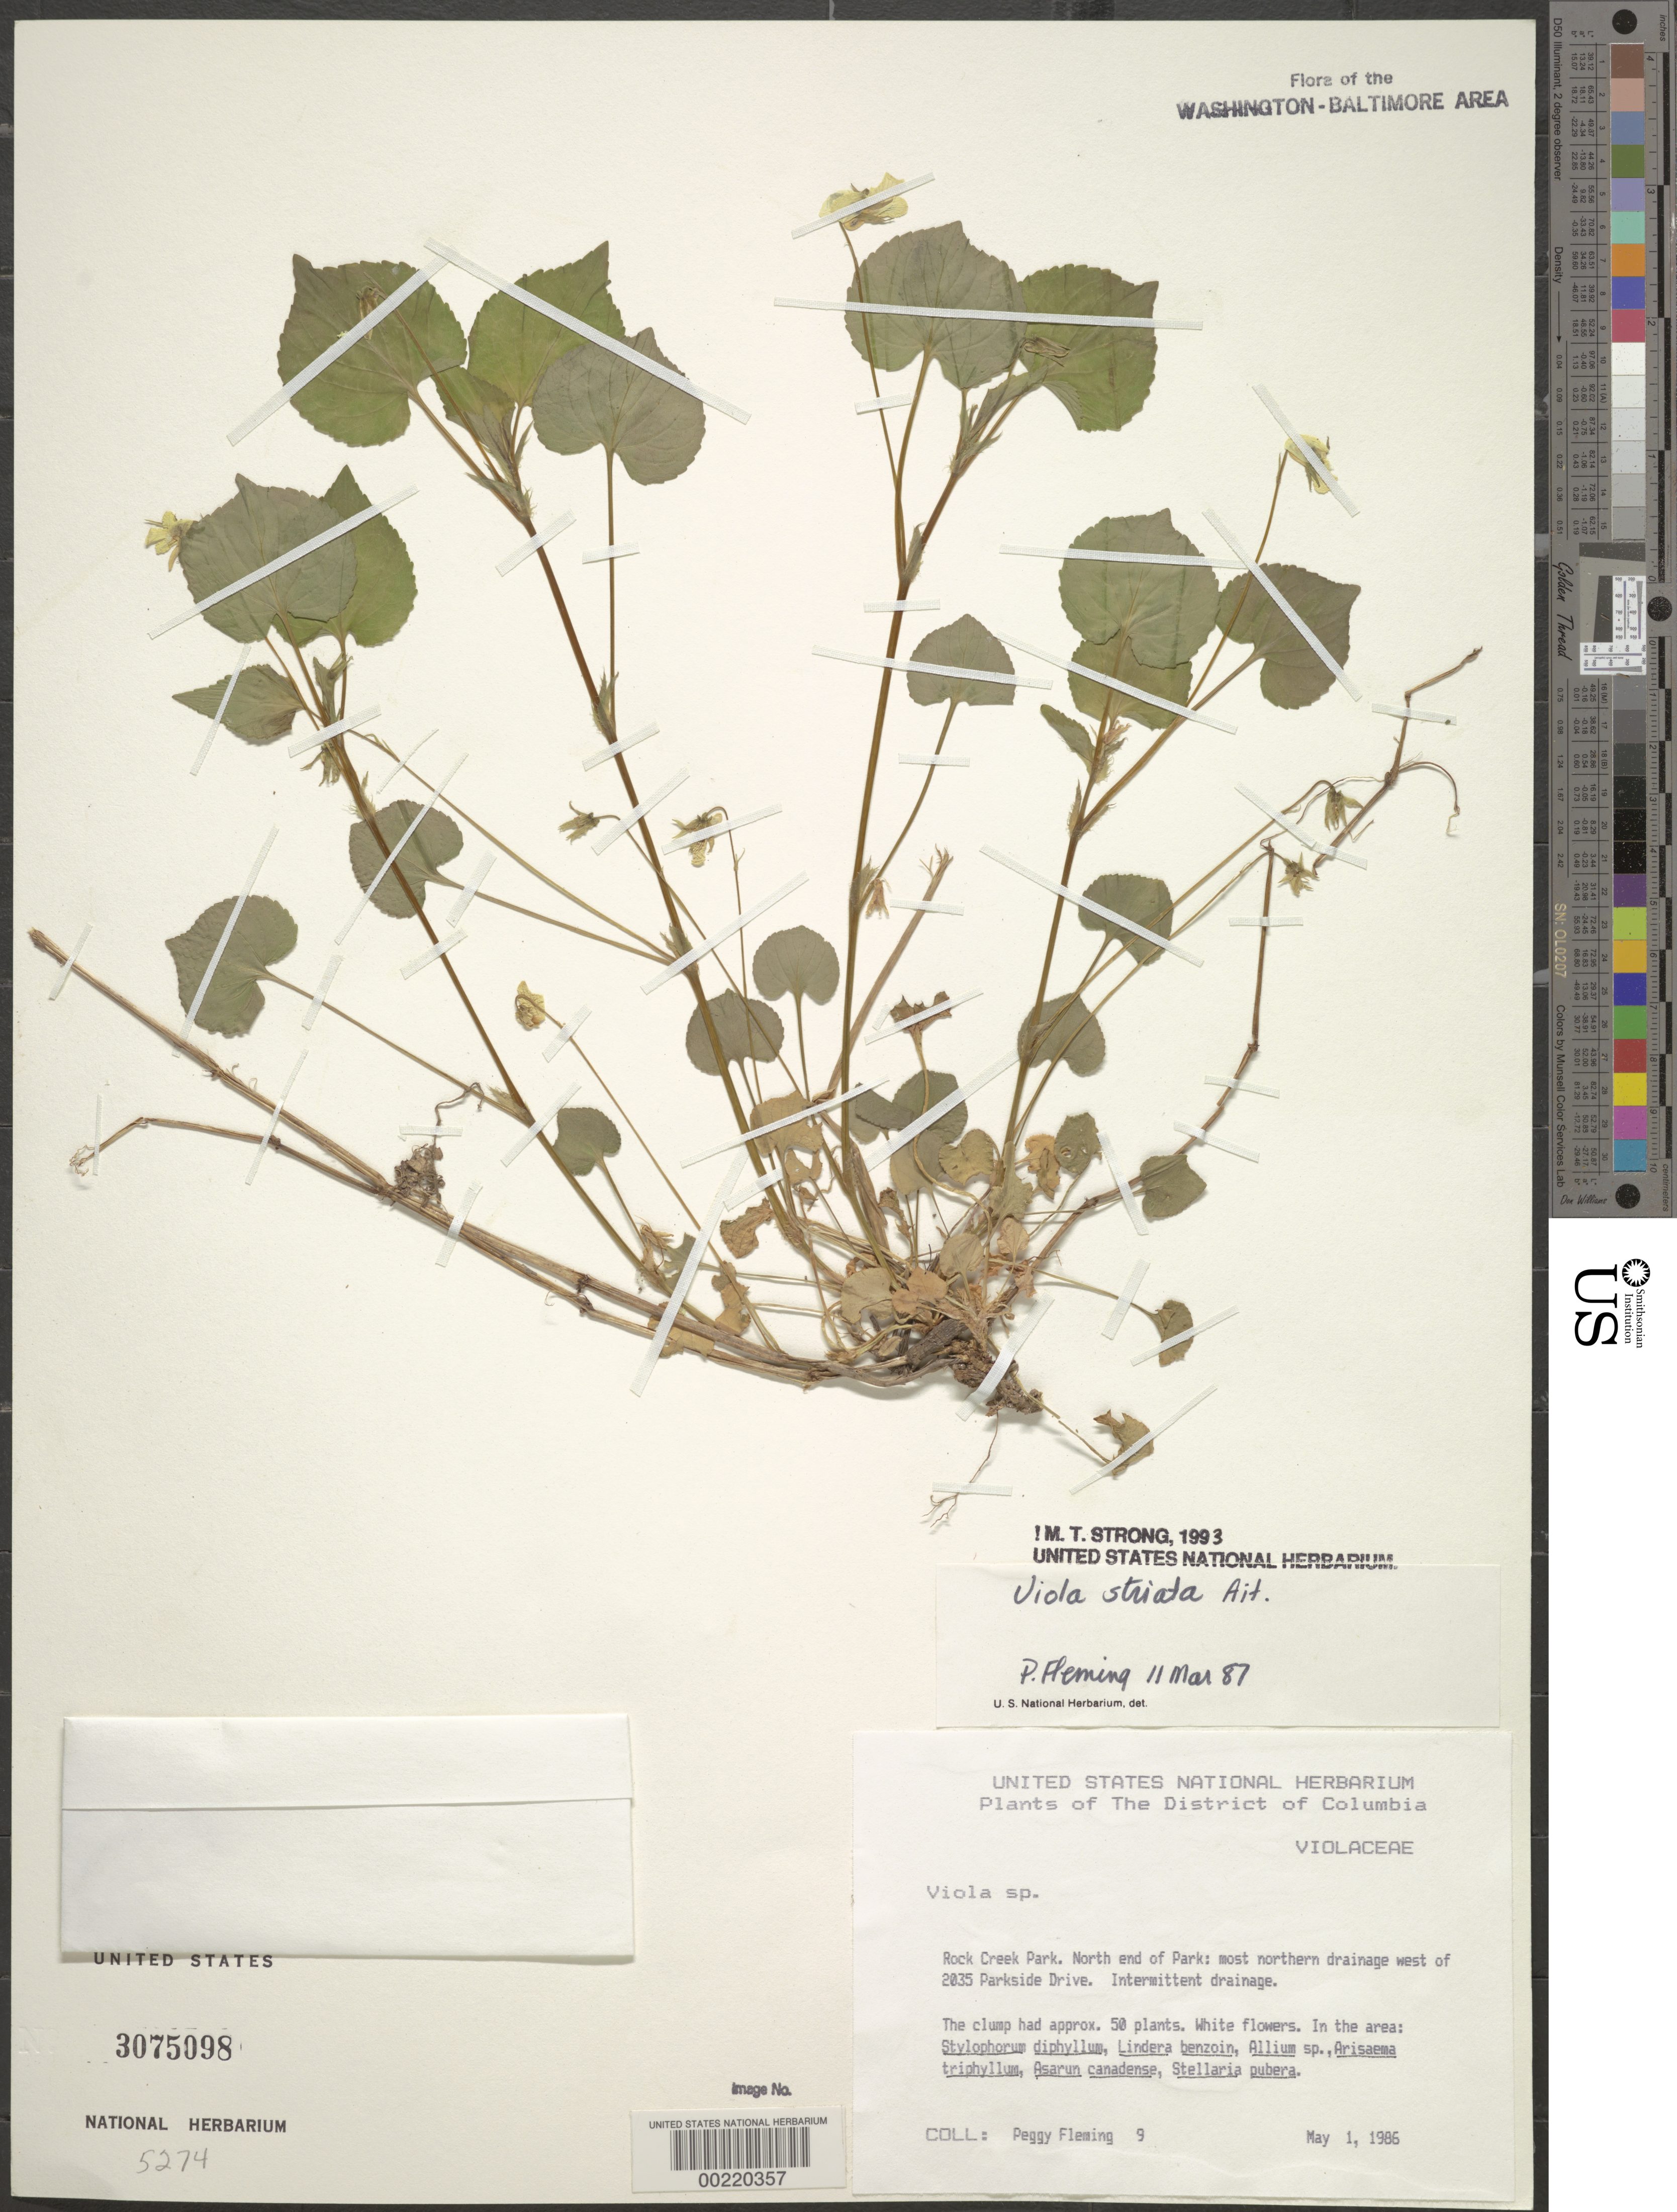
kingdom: Plantae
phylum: Tracheophyta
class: Magnoliopsida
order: Malpighiales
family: Violaceae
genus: Viola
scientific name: Viola striata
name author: Aiton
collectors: P. Fleming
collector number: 9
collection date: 1986-05-01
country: United States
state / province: District of Columbia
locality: Rock Creek Park. North end of Park: most northern drainage west of 2035 Parkside Drive.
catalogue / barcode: US 3075098